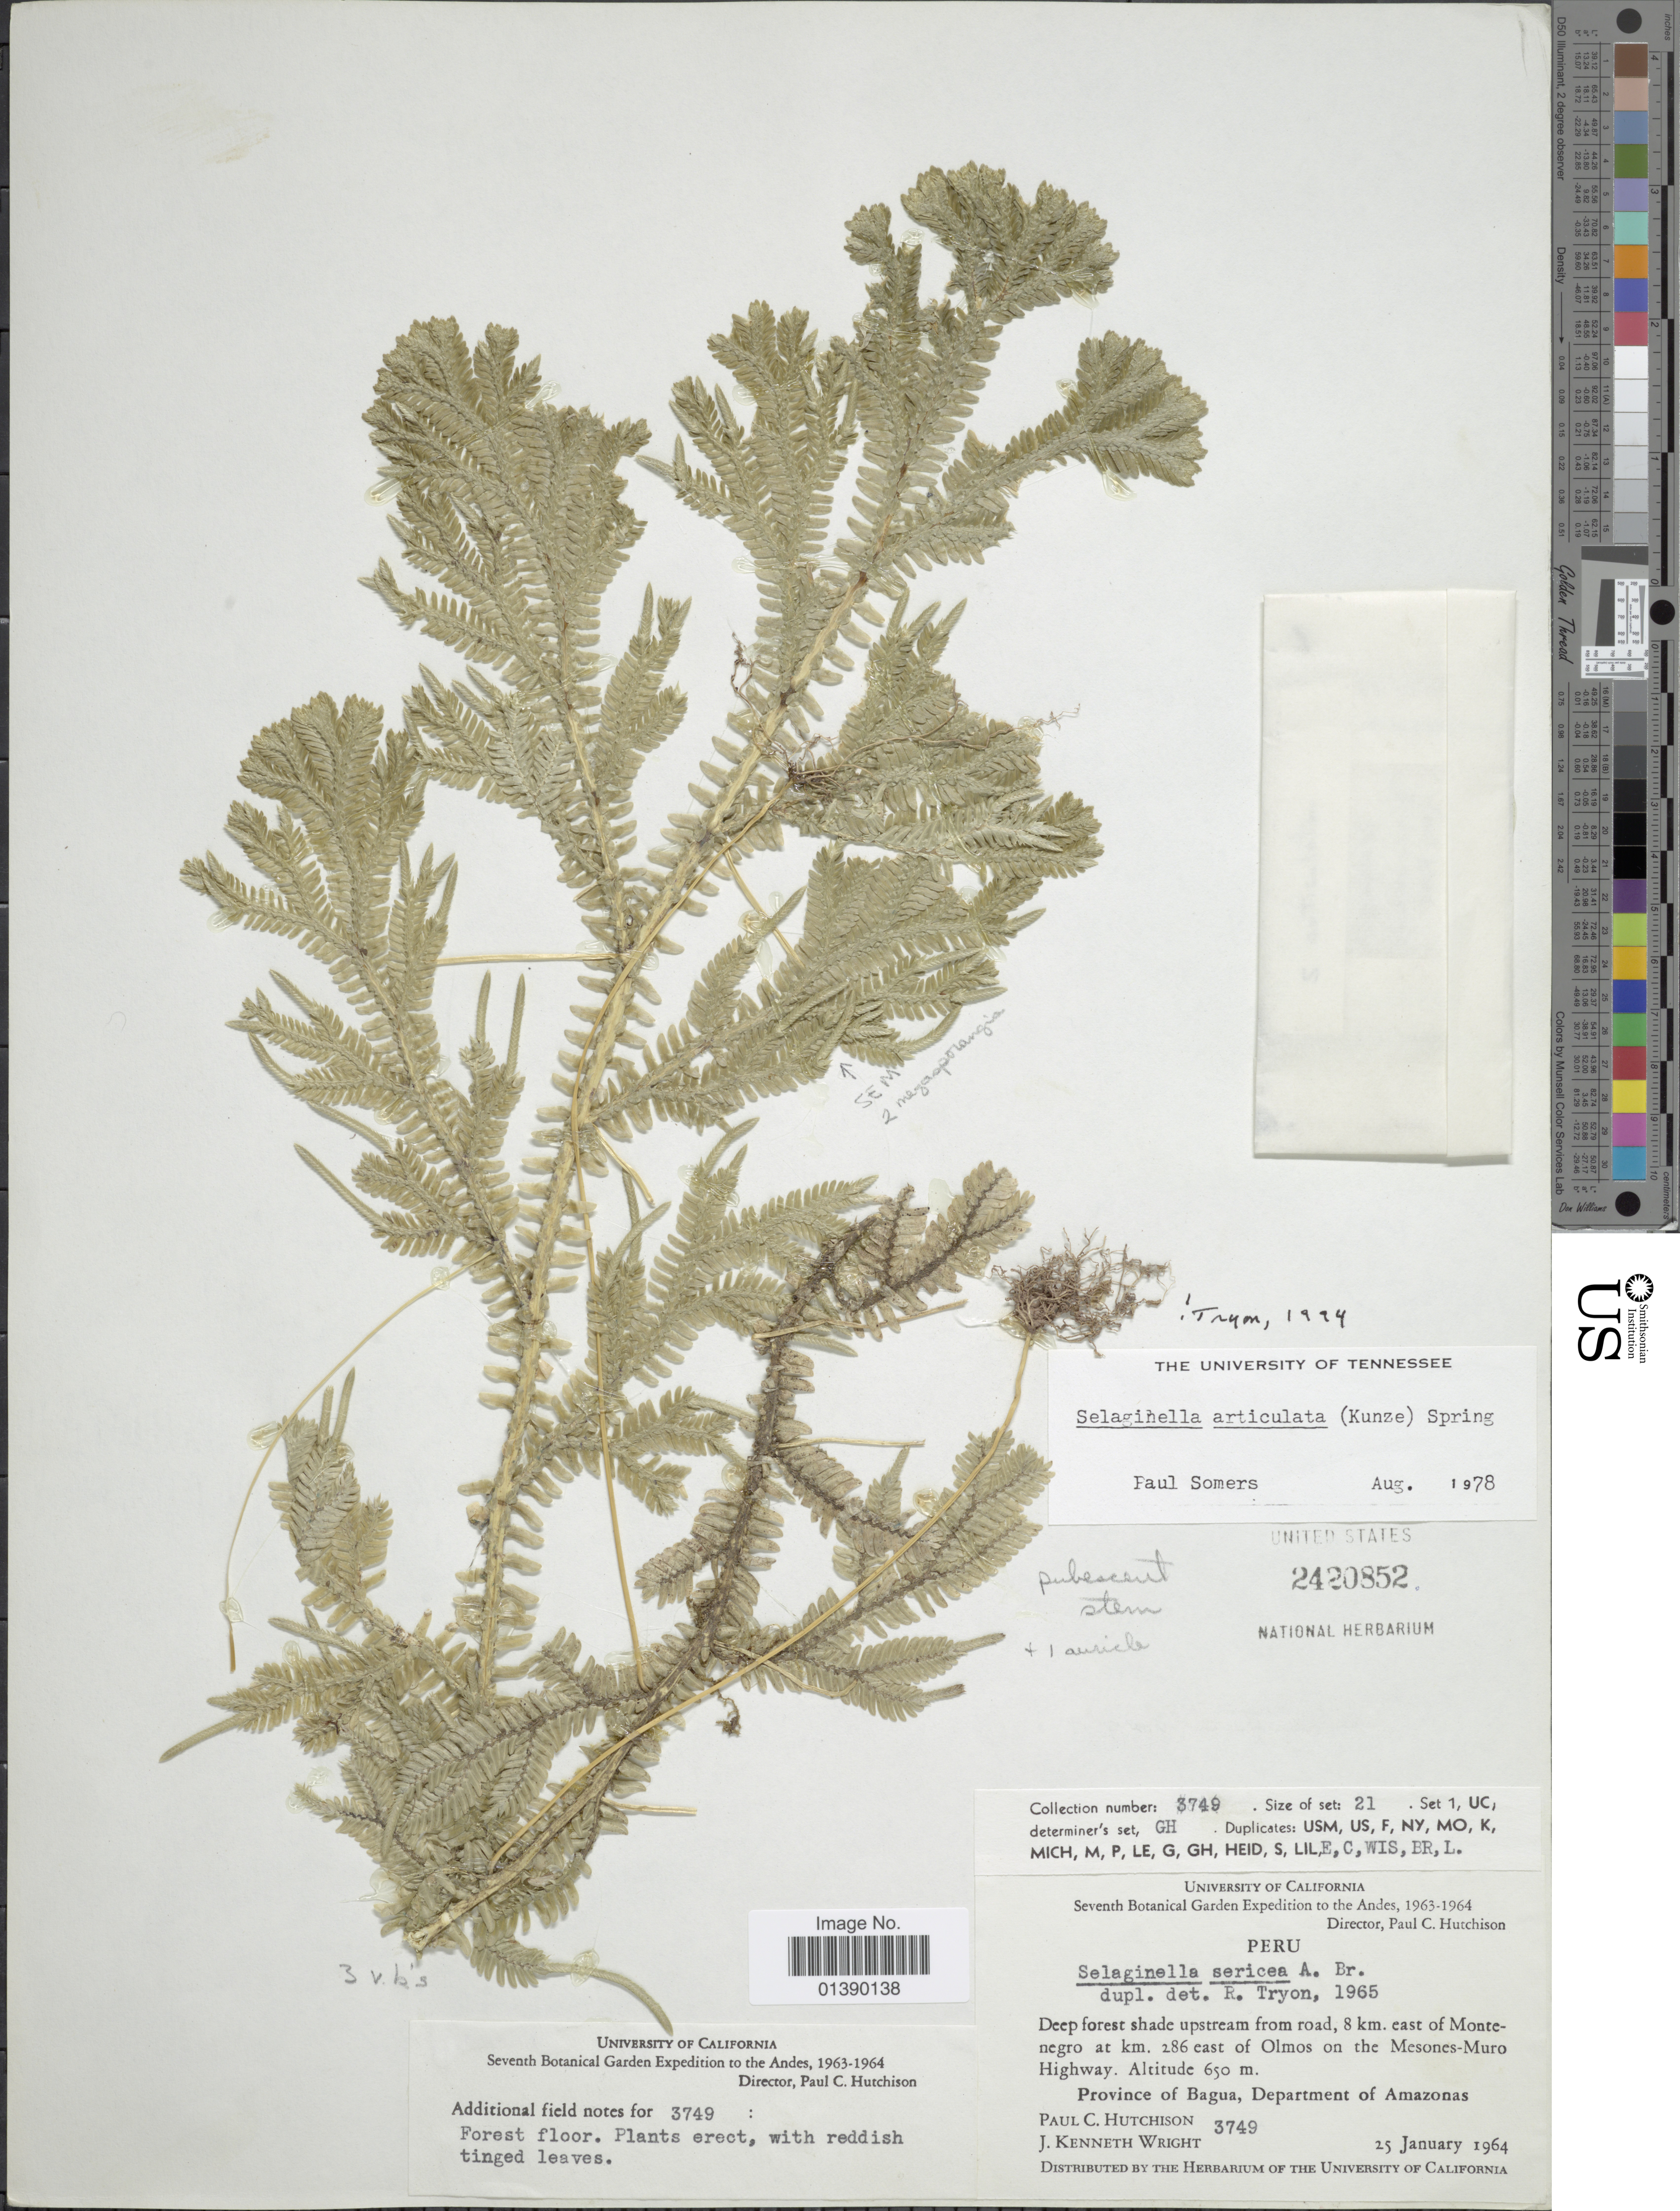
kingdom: Plantae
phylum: Tracheophyta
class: Lycopodiopsida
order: Selaginellales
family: Selaginellaceae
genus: Selaginella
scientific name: Selaginella articulata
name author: (Kunze) Spring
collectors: P. C. Hutchison & J. K. Wright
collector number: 3749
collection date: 1964-01-25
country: Peru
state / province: Amazonas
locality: Deep forest shade upstream from road, 8 km. east of Montenegro at km 286 east of Olmos on the Mesones-Muro Highway, Province of Bagua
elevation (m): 650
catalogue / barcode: US 2420852